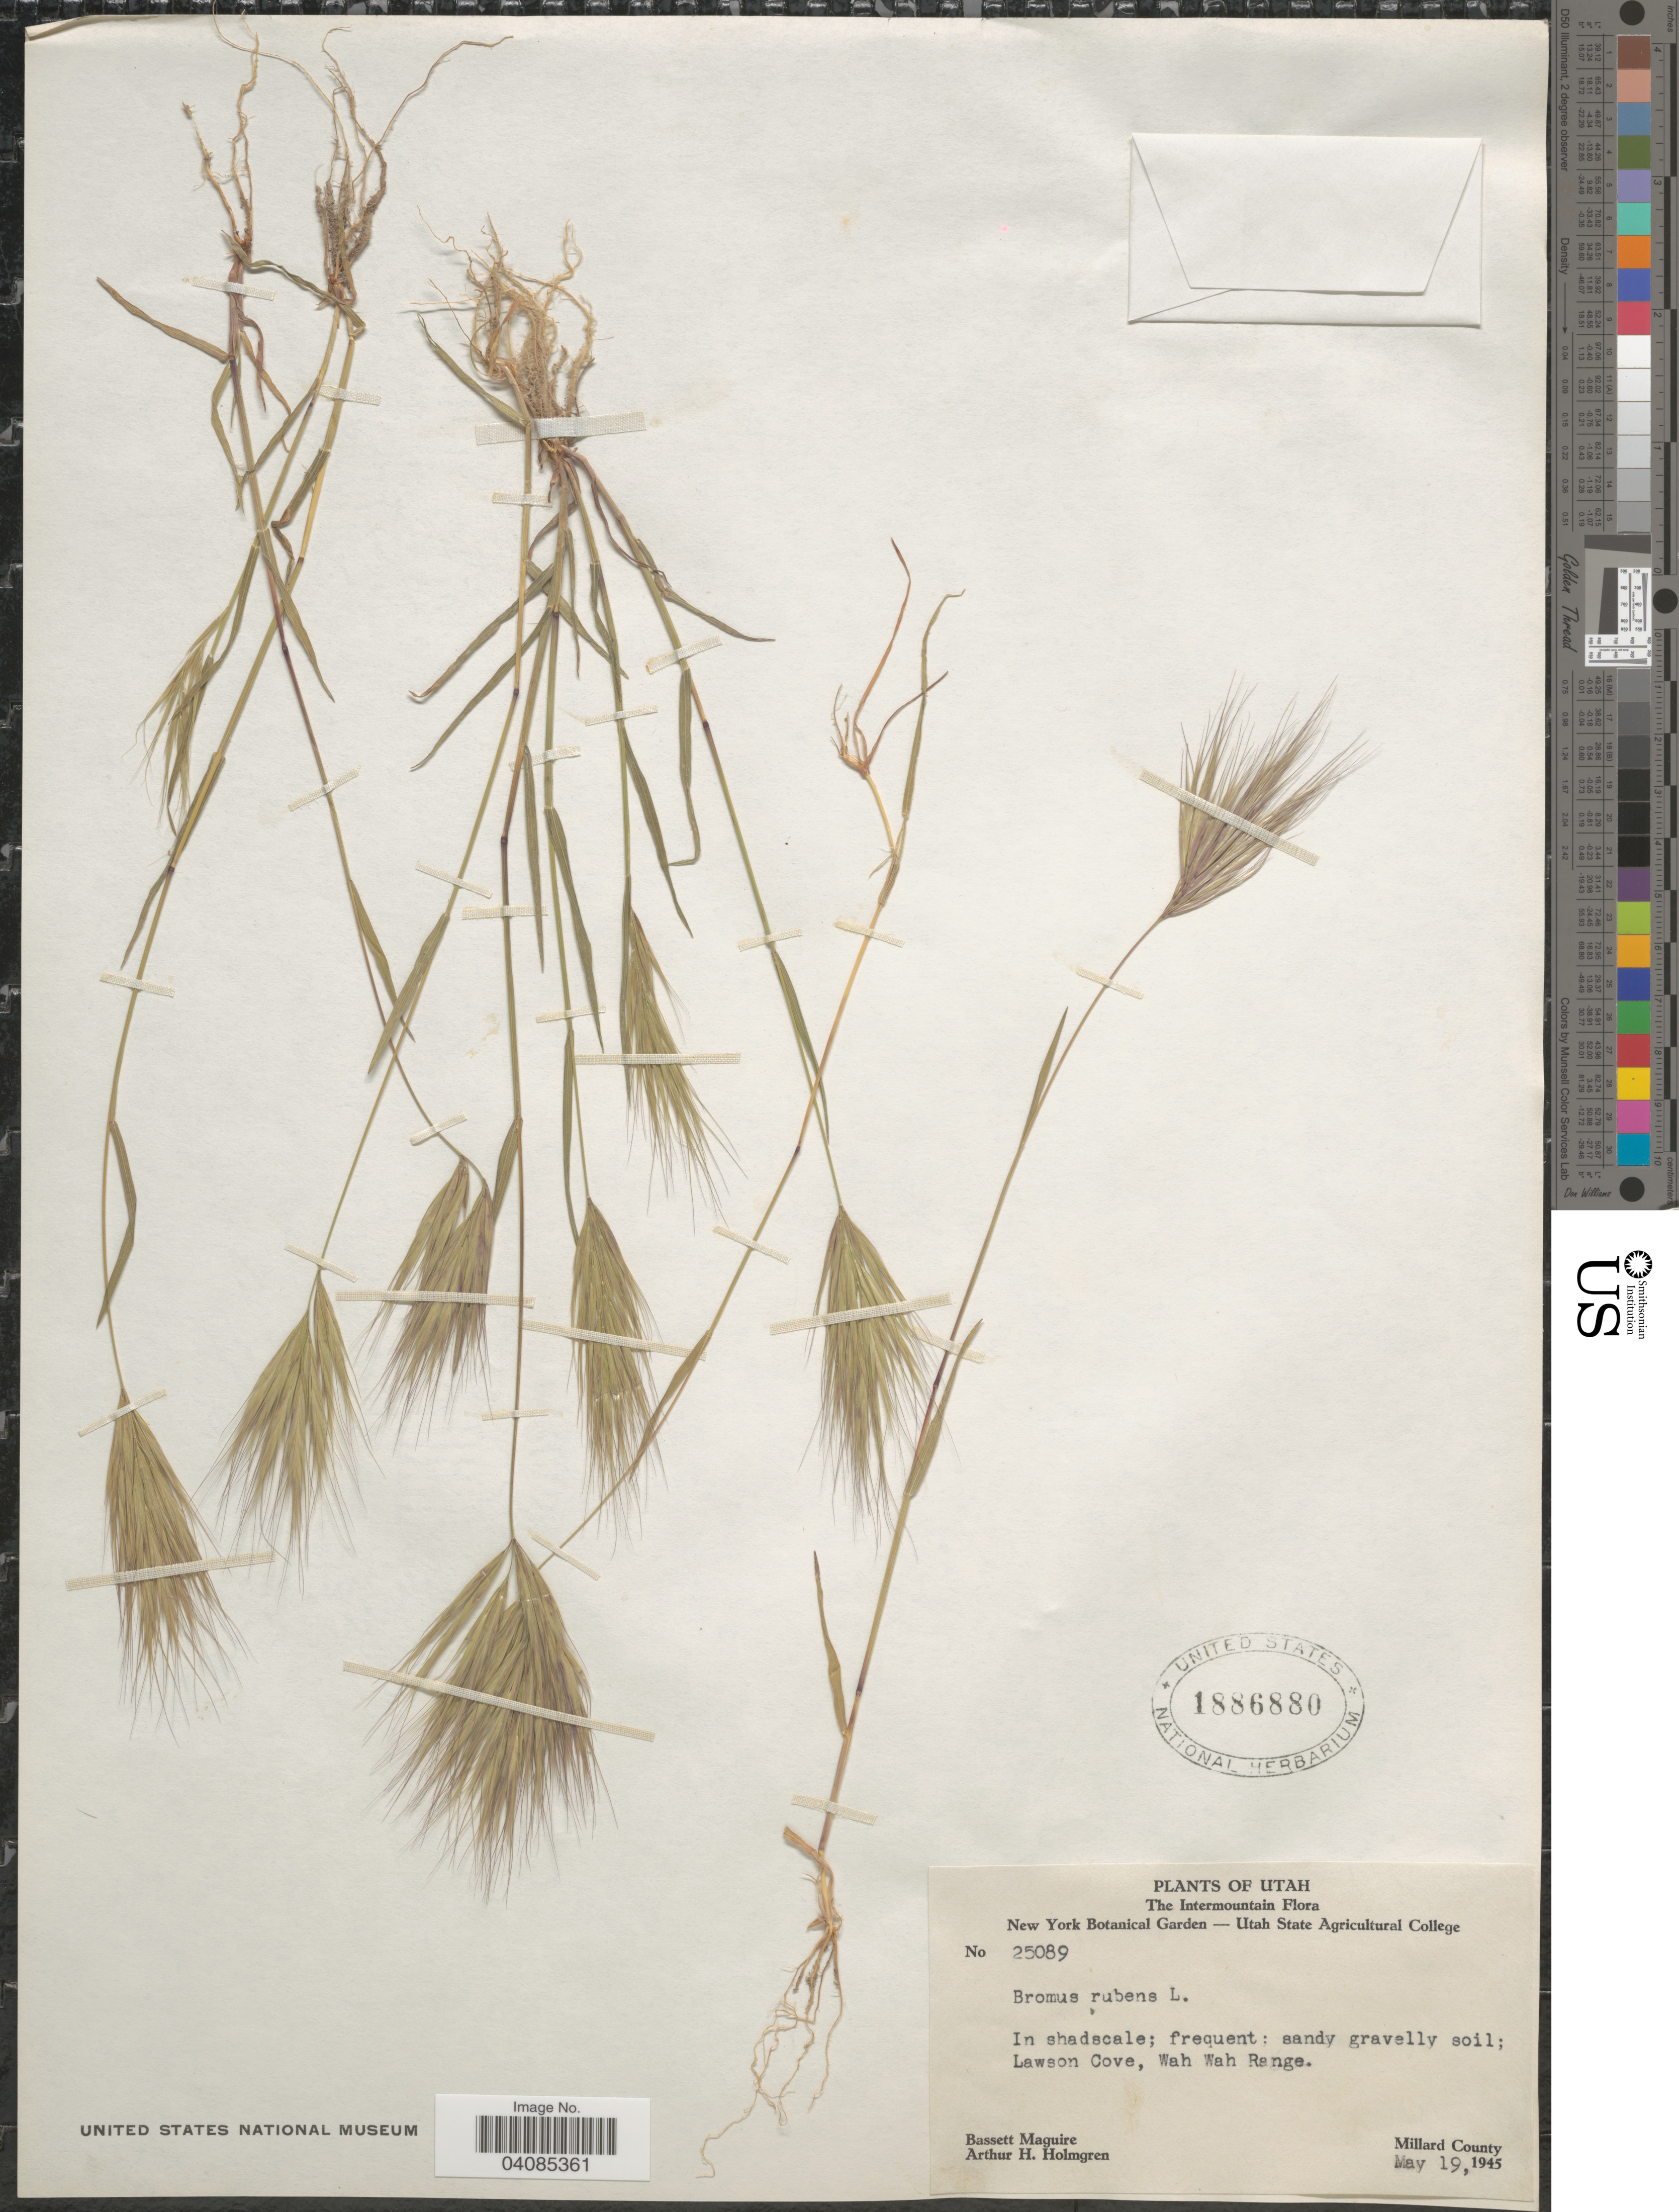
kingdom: Plantae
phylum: Tracheophyta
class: Liliopsida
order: Poales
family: Poaceae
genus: Bromus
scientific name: Bromus rubens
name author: L.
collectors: B. Maguire & A. H. Holmgren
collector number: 25089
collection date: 1945-05-19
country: United States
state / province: Utah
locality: The Intermountain. Lawson Cove, Wah Wah Range. Millard County.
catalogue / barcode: US 1886880